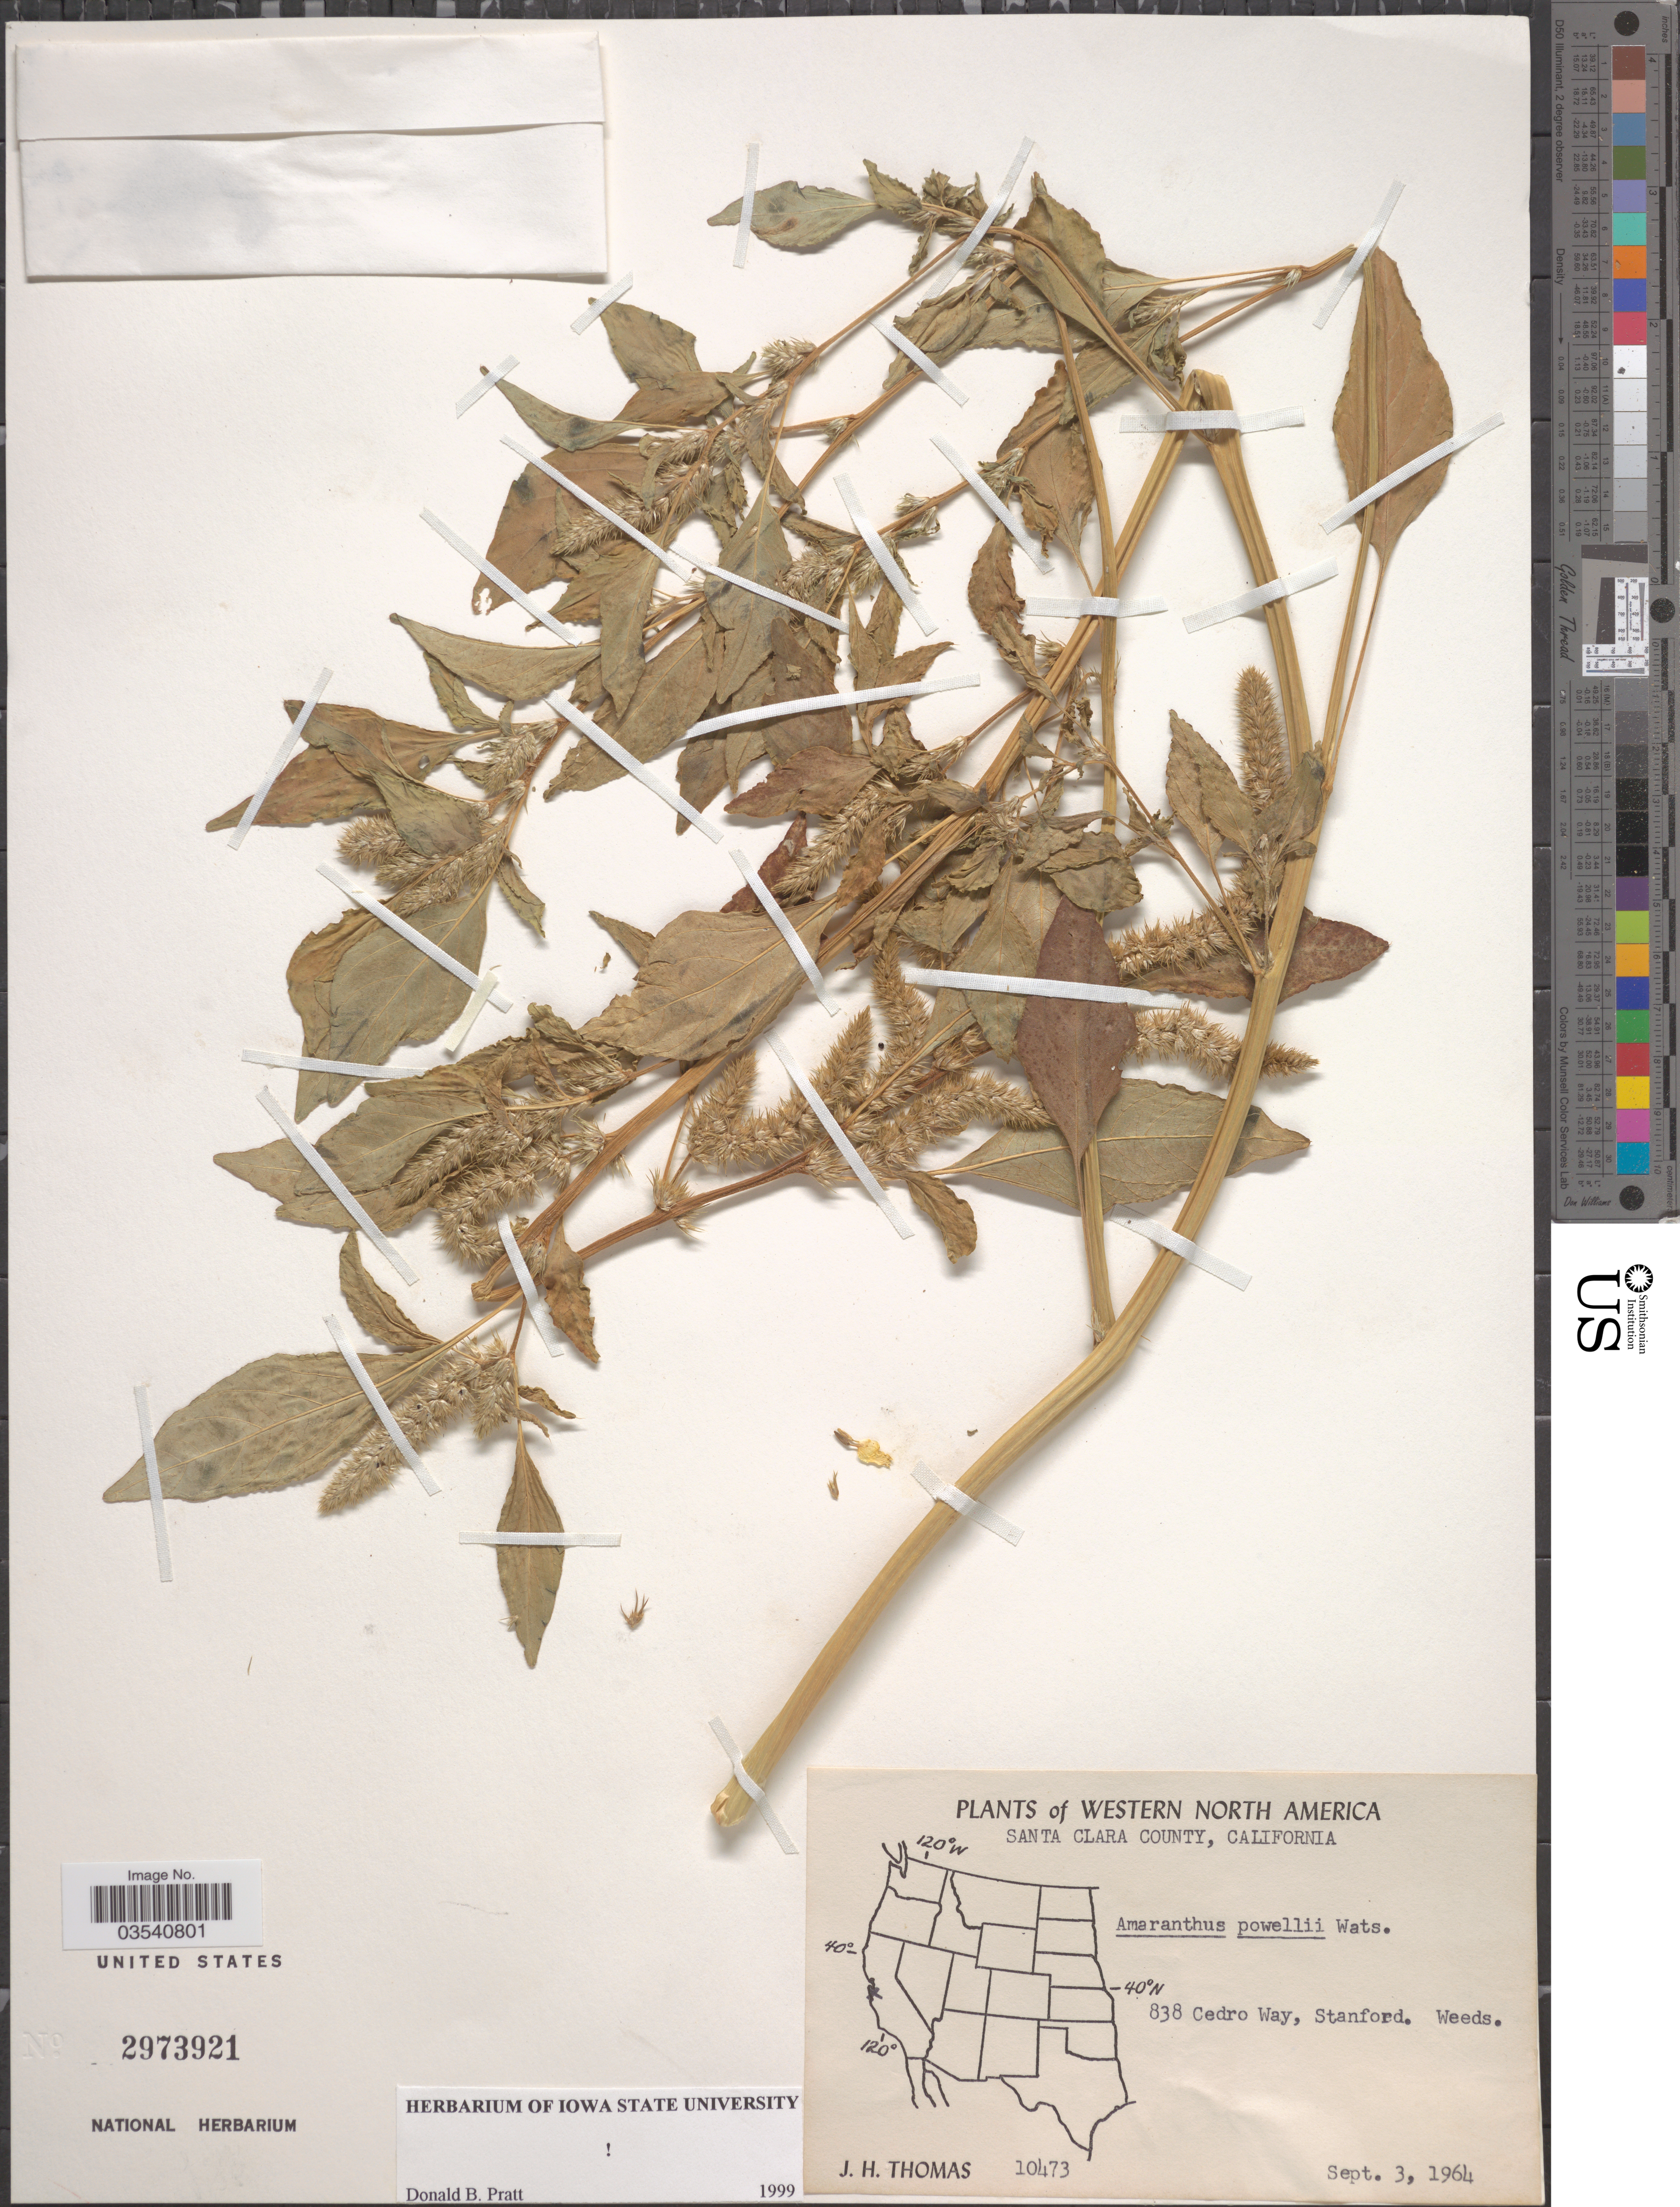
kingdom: Plantae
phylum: Tracheophyta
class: Magnoliopsida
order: Caryophyllales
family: Amaranthaceae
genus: Amaranthus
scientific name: Amaranthus powellii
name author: S. Watson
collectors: J. H. Thomas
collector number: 10473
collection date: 1964-09-03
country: United States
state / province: California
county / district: Santa Clara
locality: Western North America. Santa Clara County. 838 Cedro Way, Stanford.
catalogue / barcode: US 2973921